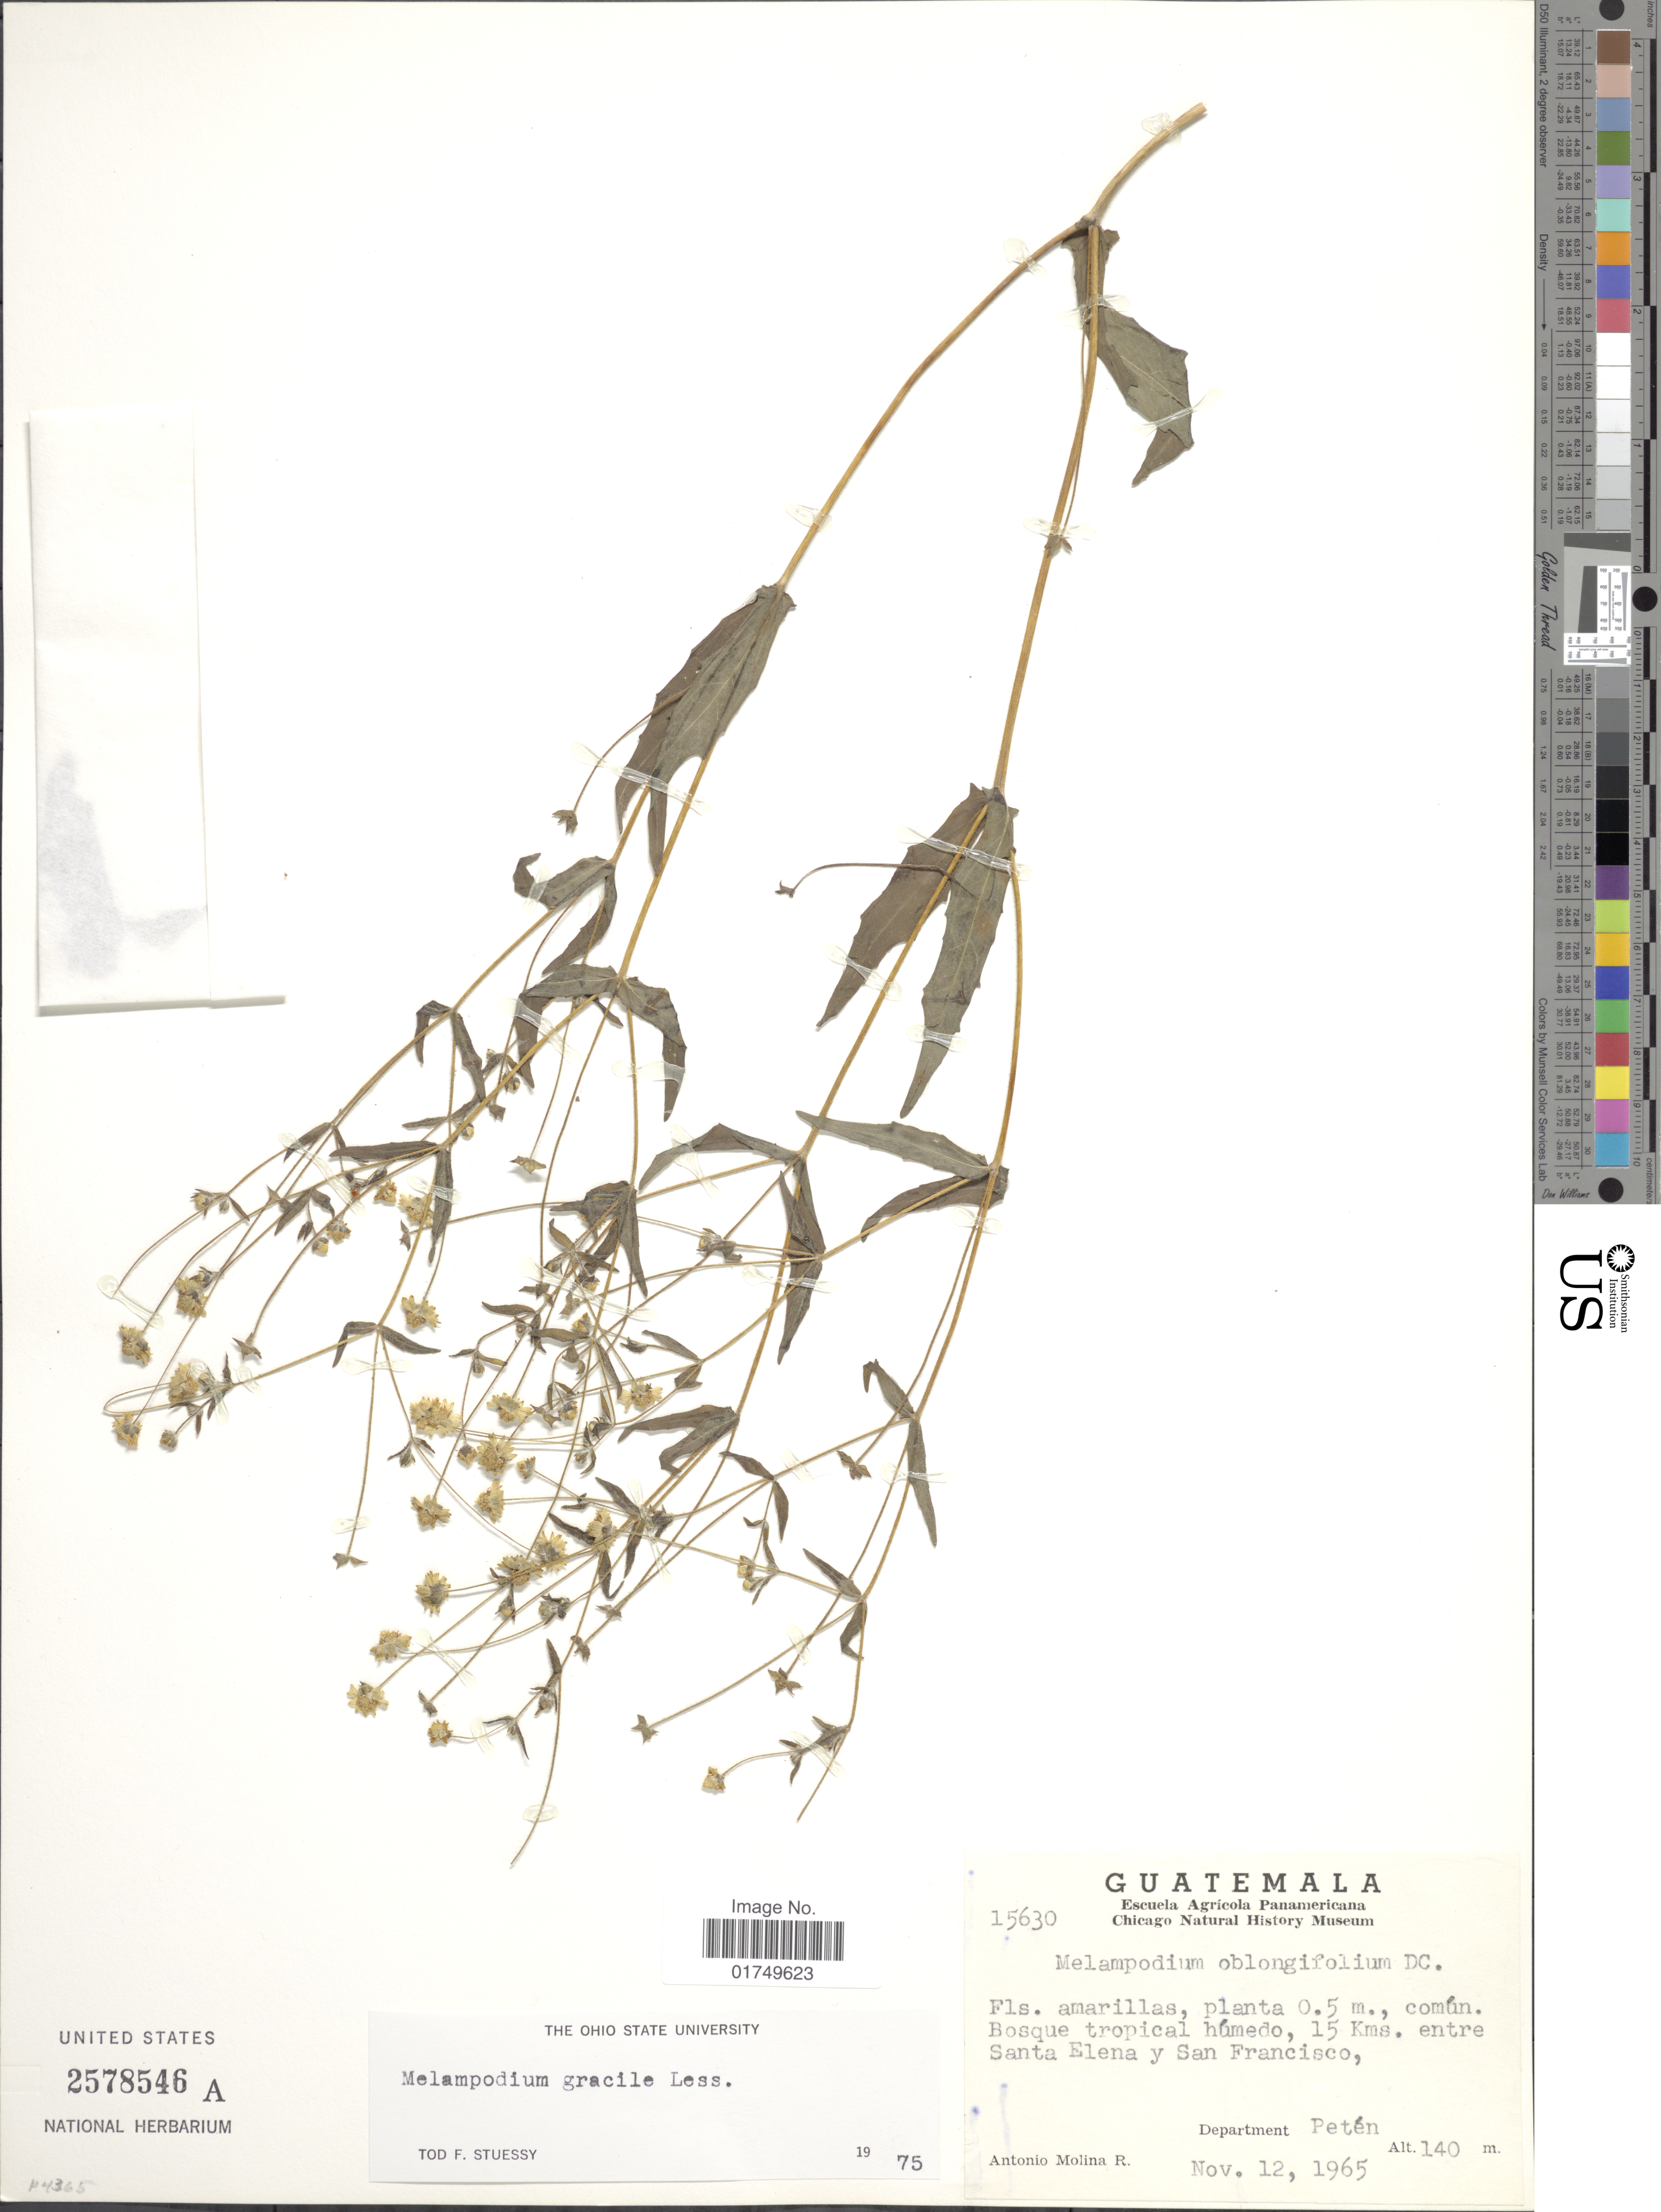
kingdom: Plantae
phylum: Tracheophyta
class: Magnoliopsida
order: Asterales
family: Asteraceae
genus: Melampodium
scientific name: Melampodium gracile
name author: Less.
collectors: A. Molina R.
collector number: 15630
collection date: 1965-11-12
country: Guatemala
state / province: El Petén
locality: Bosque tropical humedo, 15 kms. entre Santa Elena y San Francisco, Department Peten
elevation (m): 140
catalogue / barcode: US 2578546A